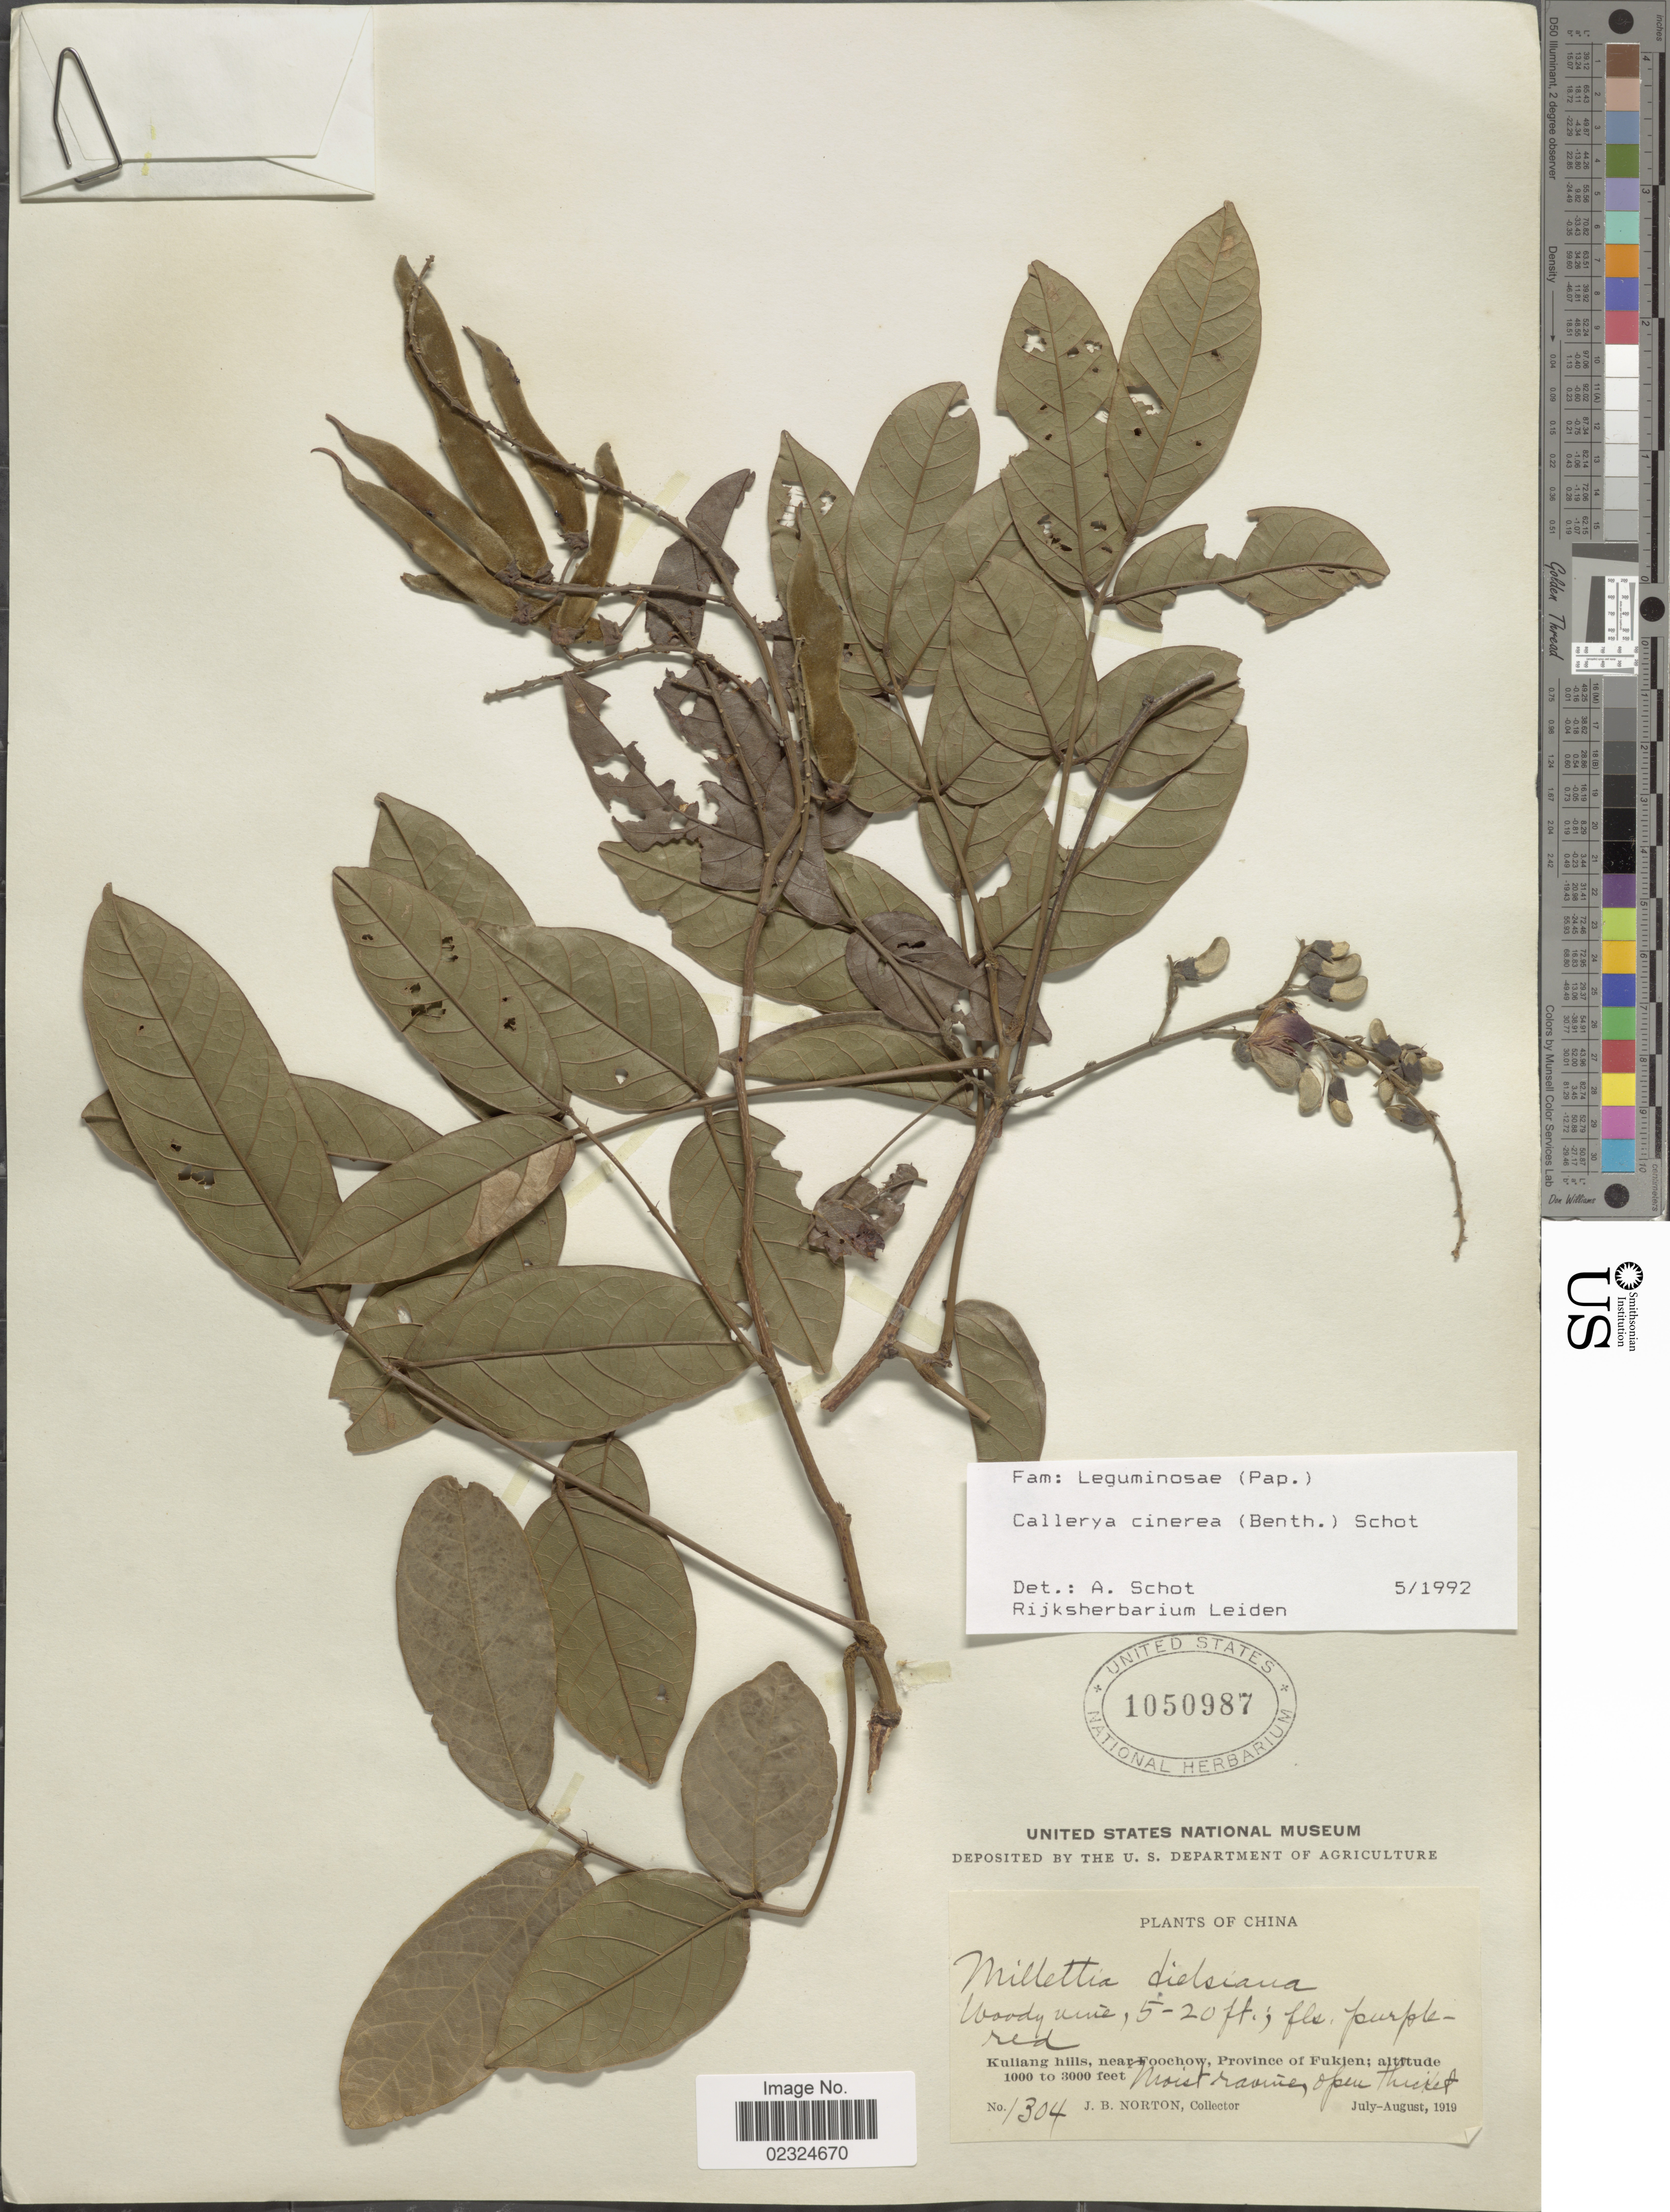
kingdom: Plantae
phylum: Tracheophyta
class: Magnoliopsida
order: Fabales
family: Fabaceae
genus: Callerya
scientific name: Callerya cinerea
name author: (Benth.) Schot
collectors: J. B. Norton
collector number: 1304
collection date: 1919-07/1919-08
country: China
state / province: Fujian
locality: Kuliang Hills, near Foochow, Province of Fukien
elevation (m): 305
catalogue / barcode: US 1050987